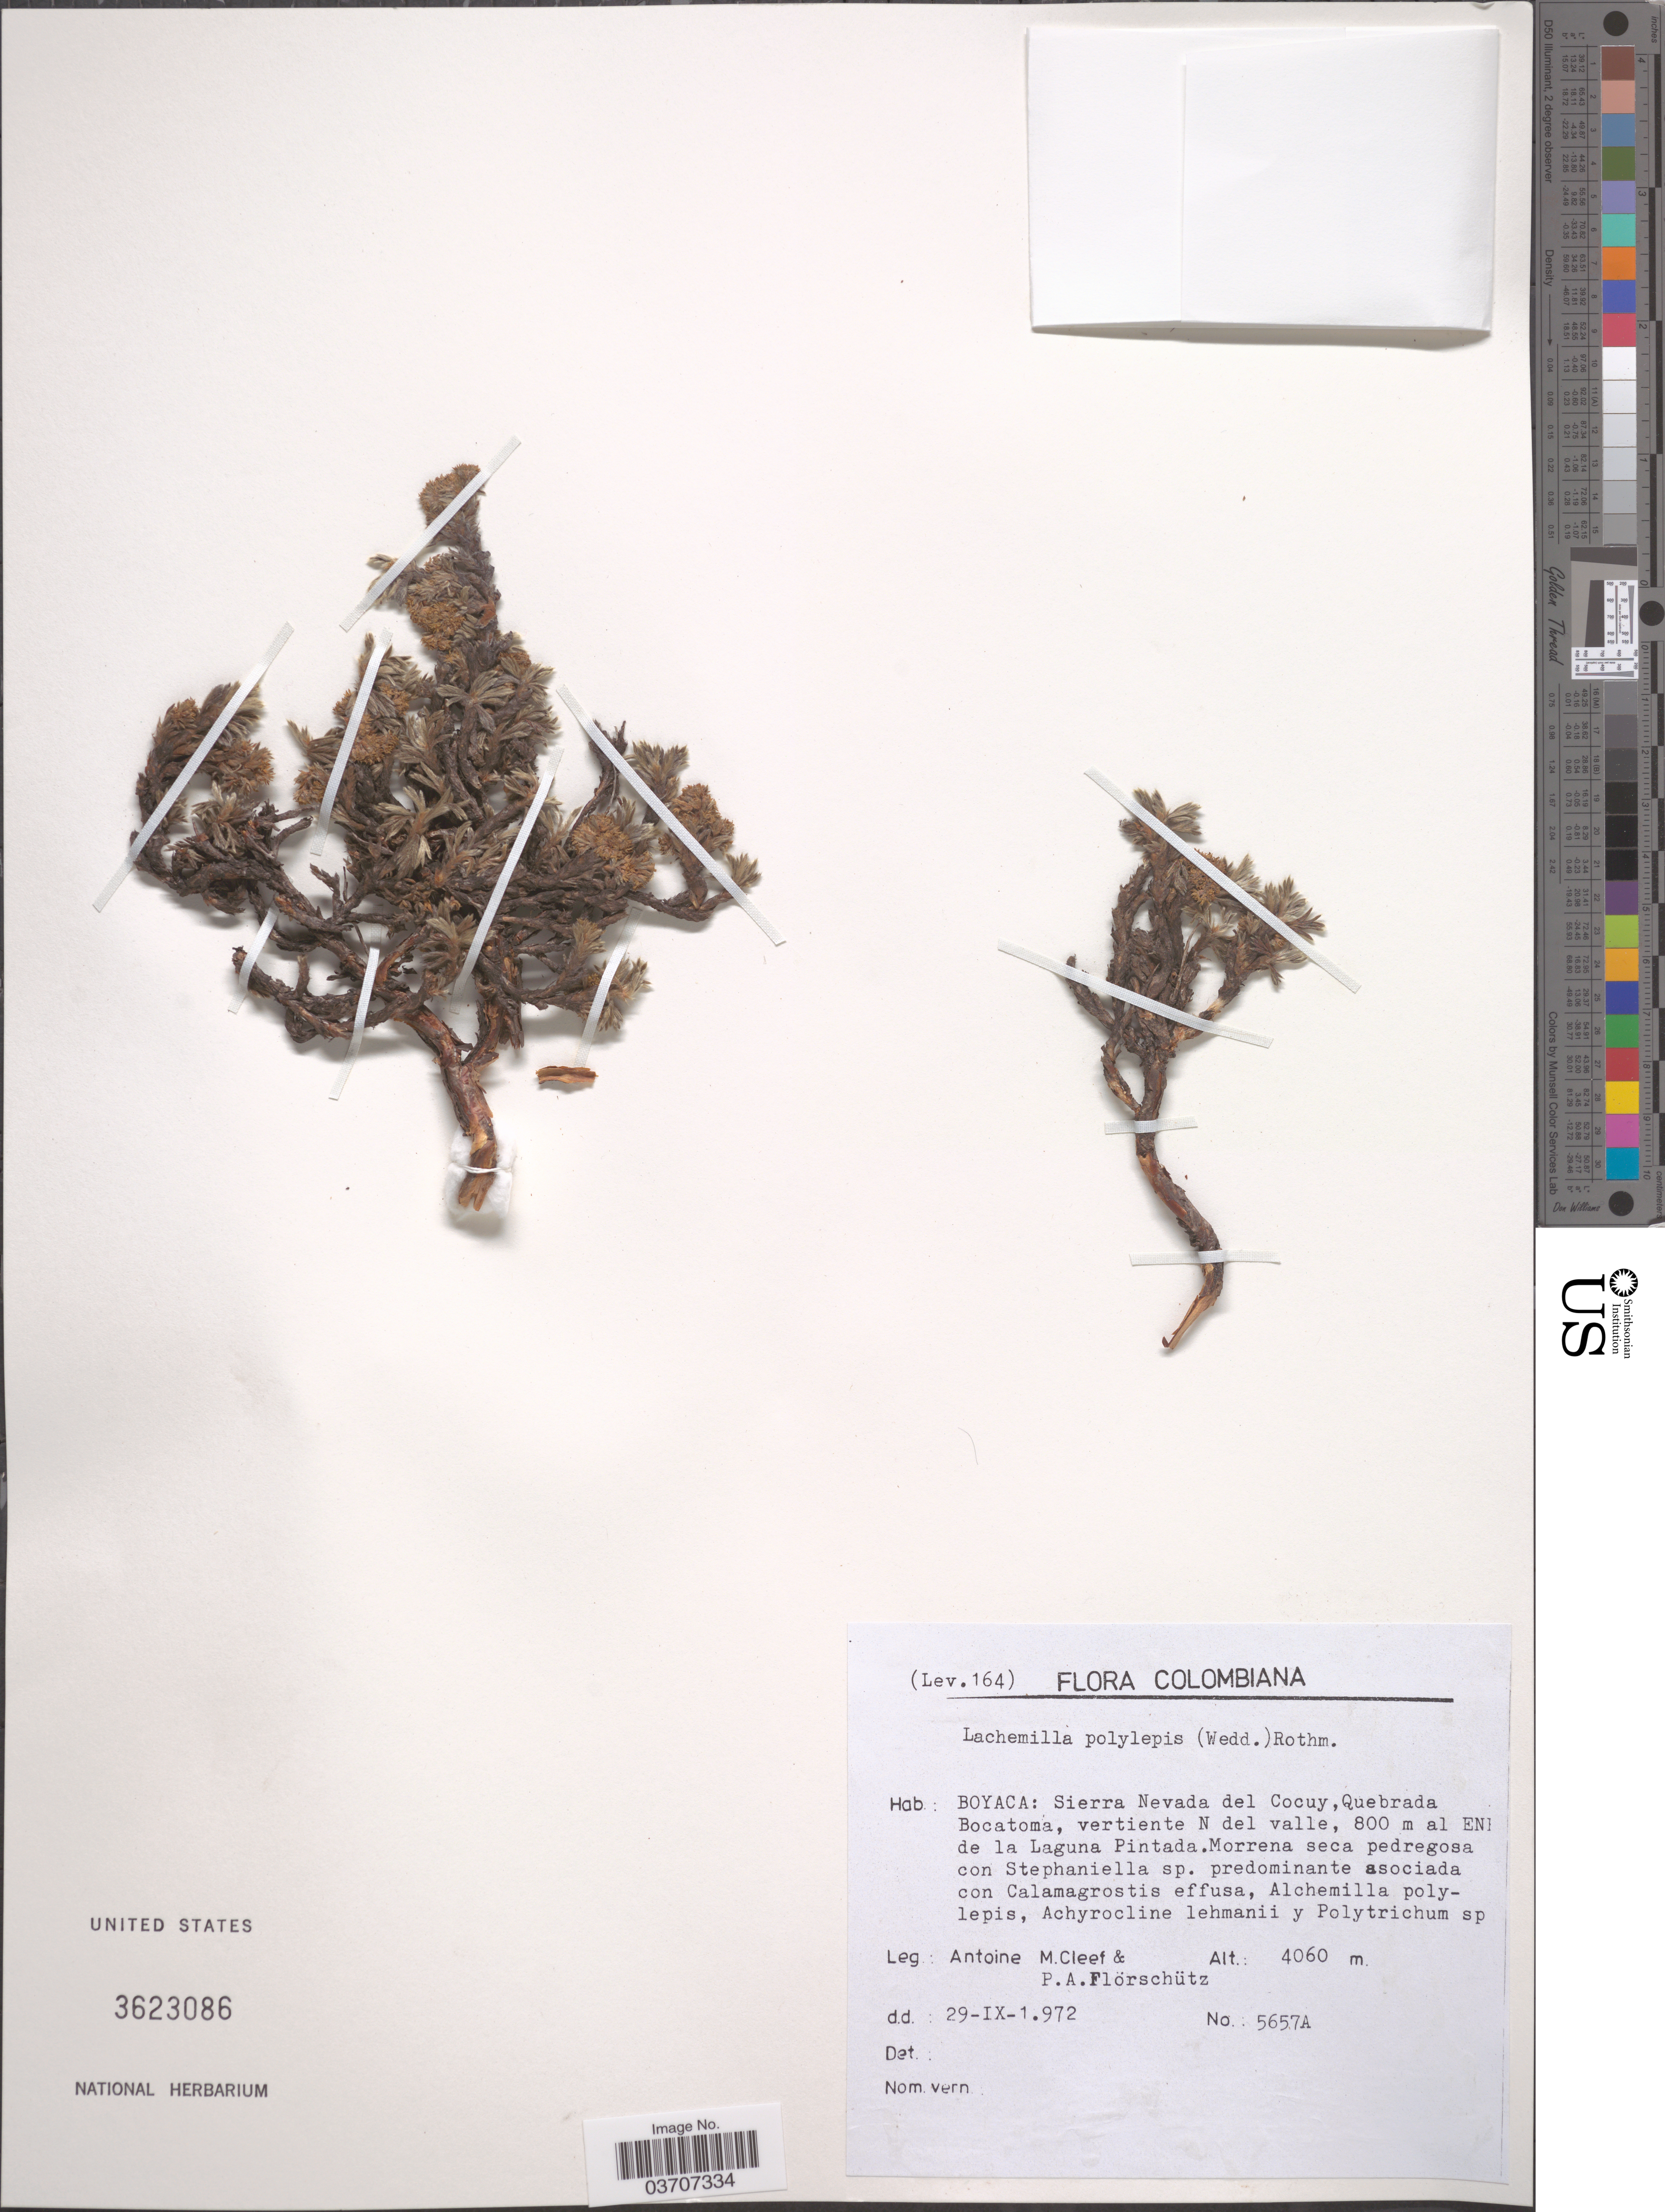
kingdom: Plantae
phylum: Tracheophyta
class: Magnoliopsida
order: Rosales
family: Rosaceae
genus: Lachemilla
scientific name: Lachemilla polylepis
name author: (Wedd.) Rothm.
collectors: A. M. Cleef & P. Florschütz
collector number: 5657A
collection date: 1972-09-29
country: Colombia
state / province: Boyacá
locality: Sierra Nevada del Cocuy, Quebrada Bocatoma, vertiente N del valle, 800 m al ENE de la Laguna Pintada.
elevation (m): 4060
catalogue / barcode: US 3623086